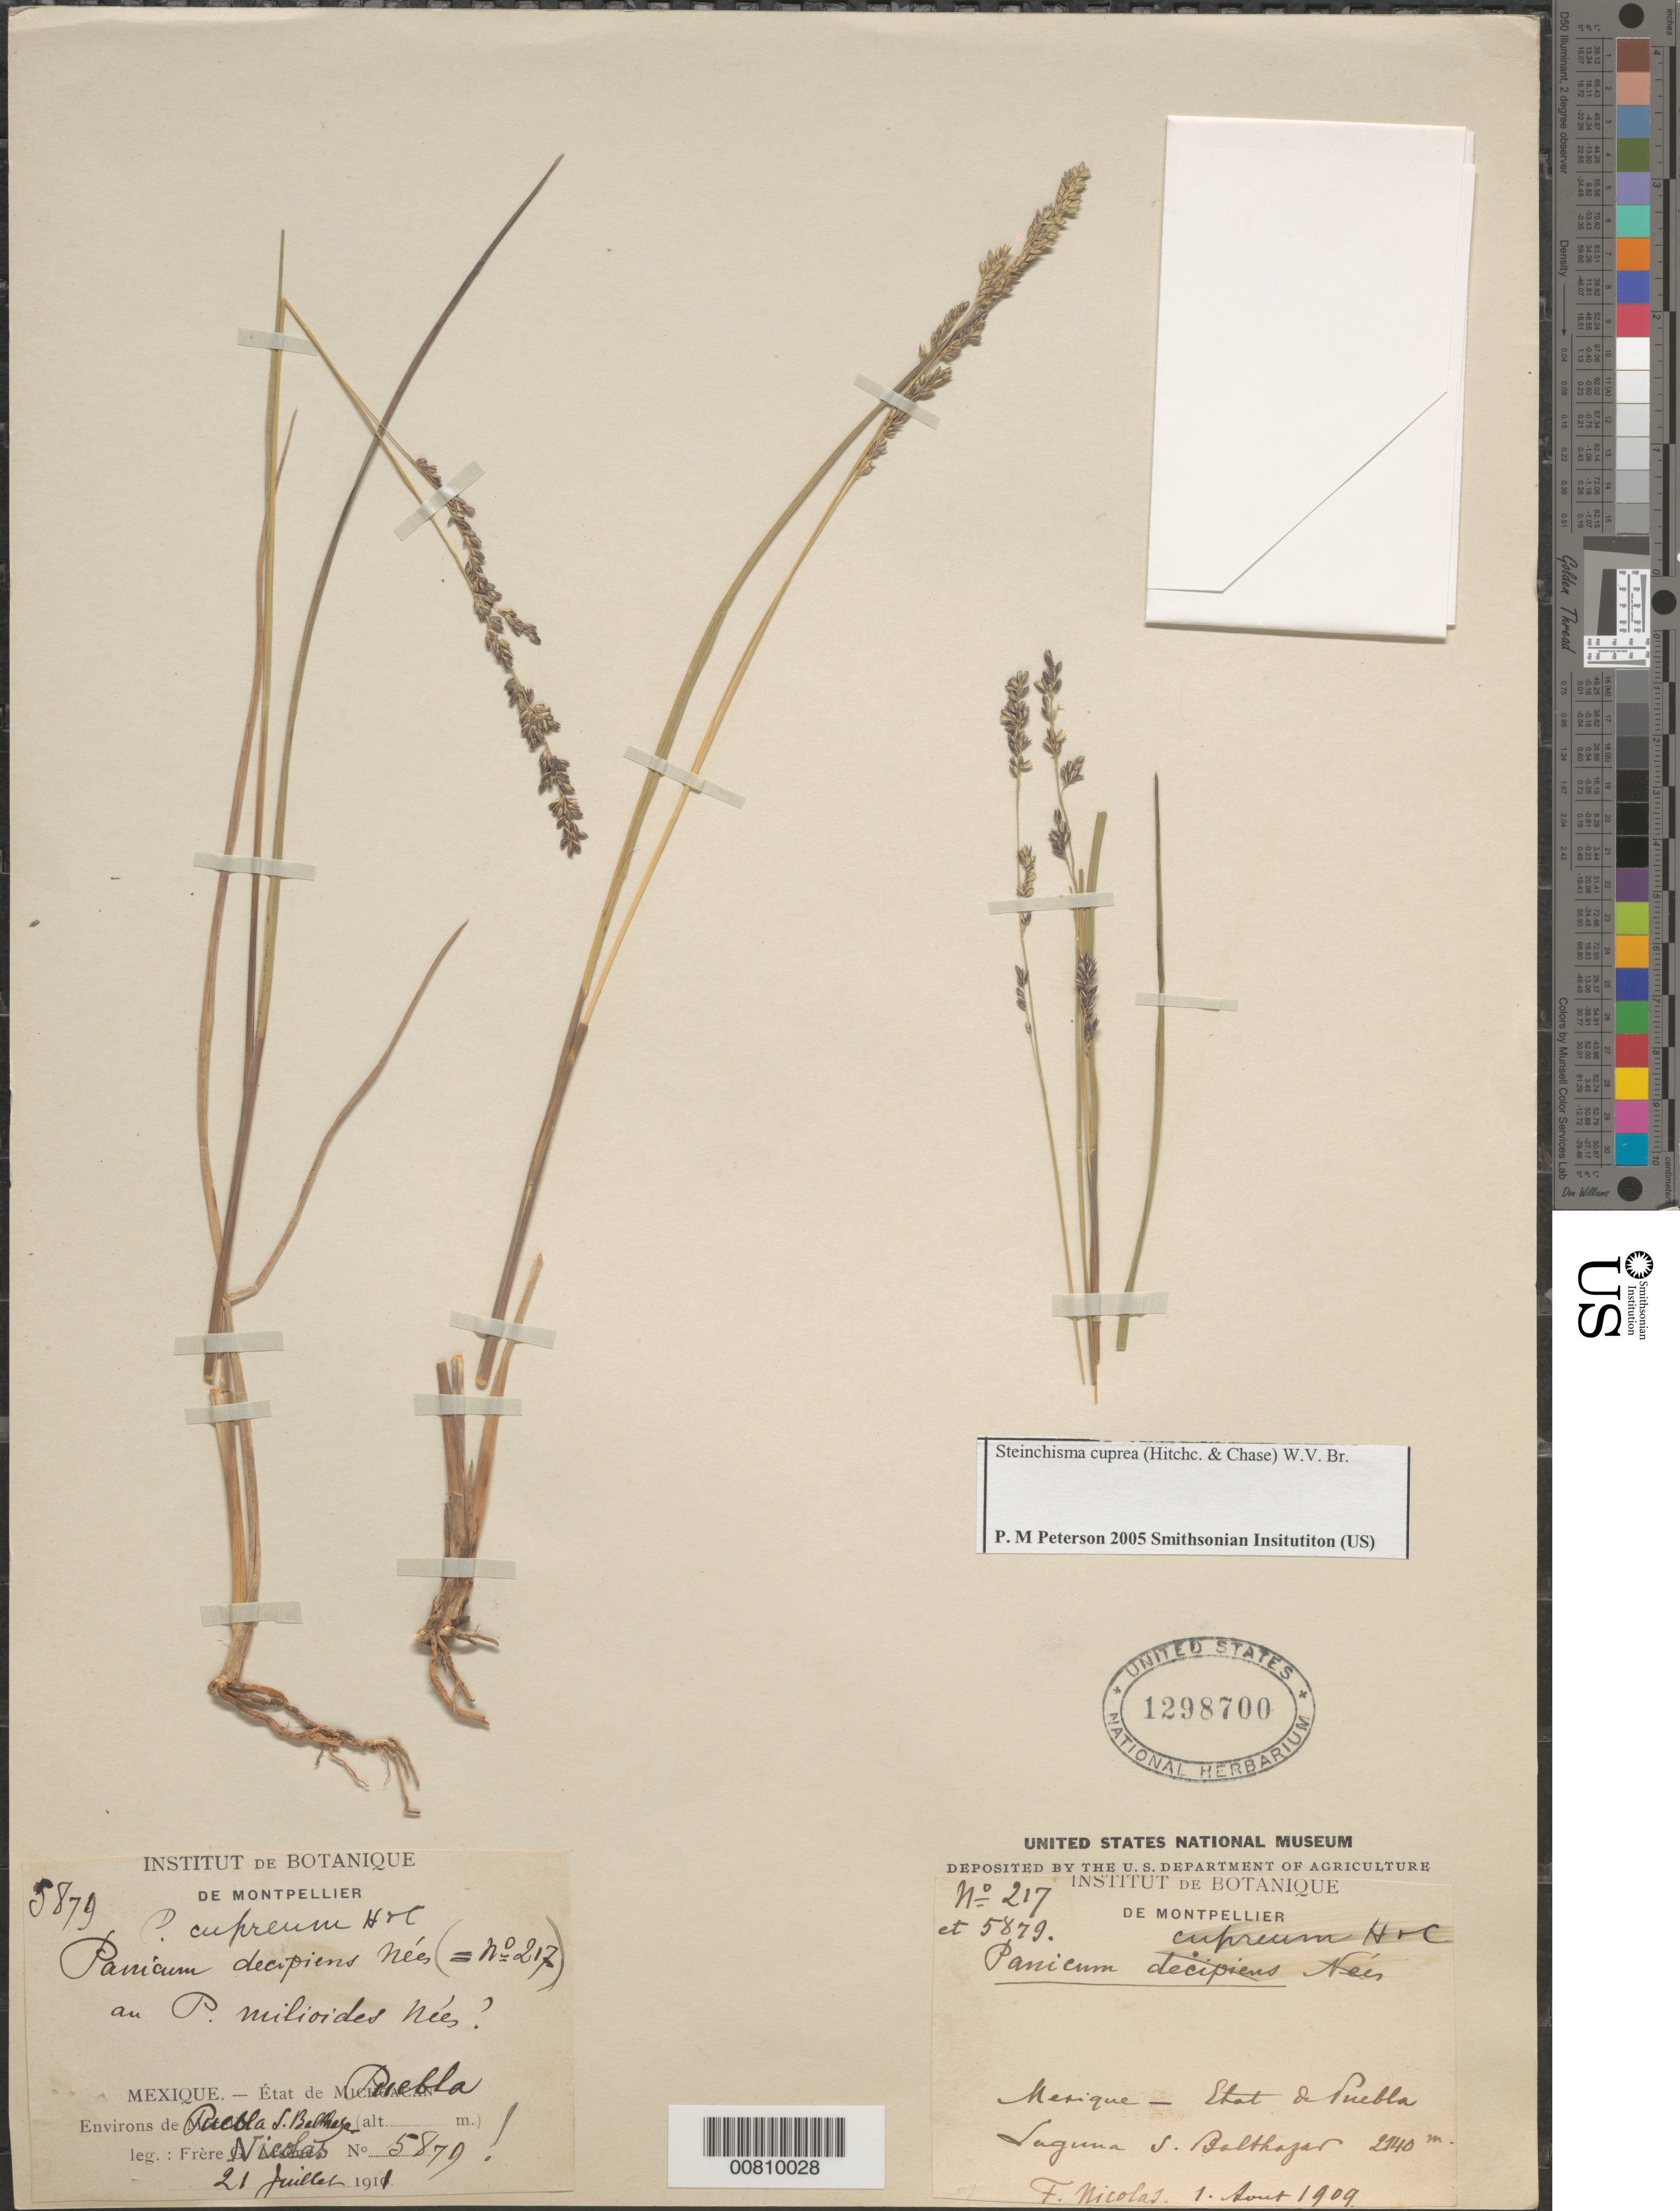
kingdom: Plantae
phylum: Tracheophyta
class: Liliopsida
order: Poales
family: Poaceae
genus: Steinchisma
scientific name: Steinchisma cupreum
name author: (Hitchc. & Chase) W.V. Br.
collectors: F. Nicolas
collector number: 217 & 5879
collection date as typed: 01 Aug 1909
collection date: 1909-08-01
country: Mexico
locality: Laguna J. Balthazar.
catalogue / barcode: US 1298700